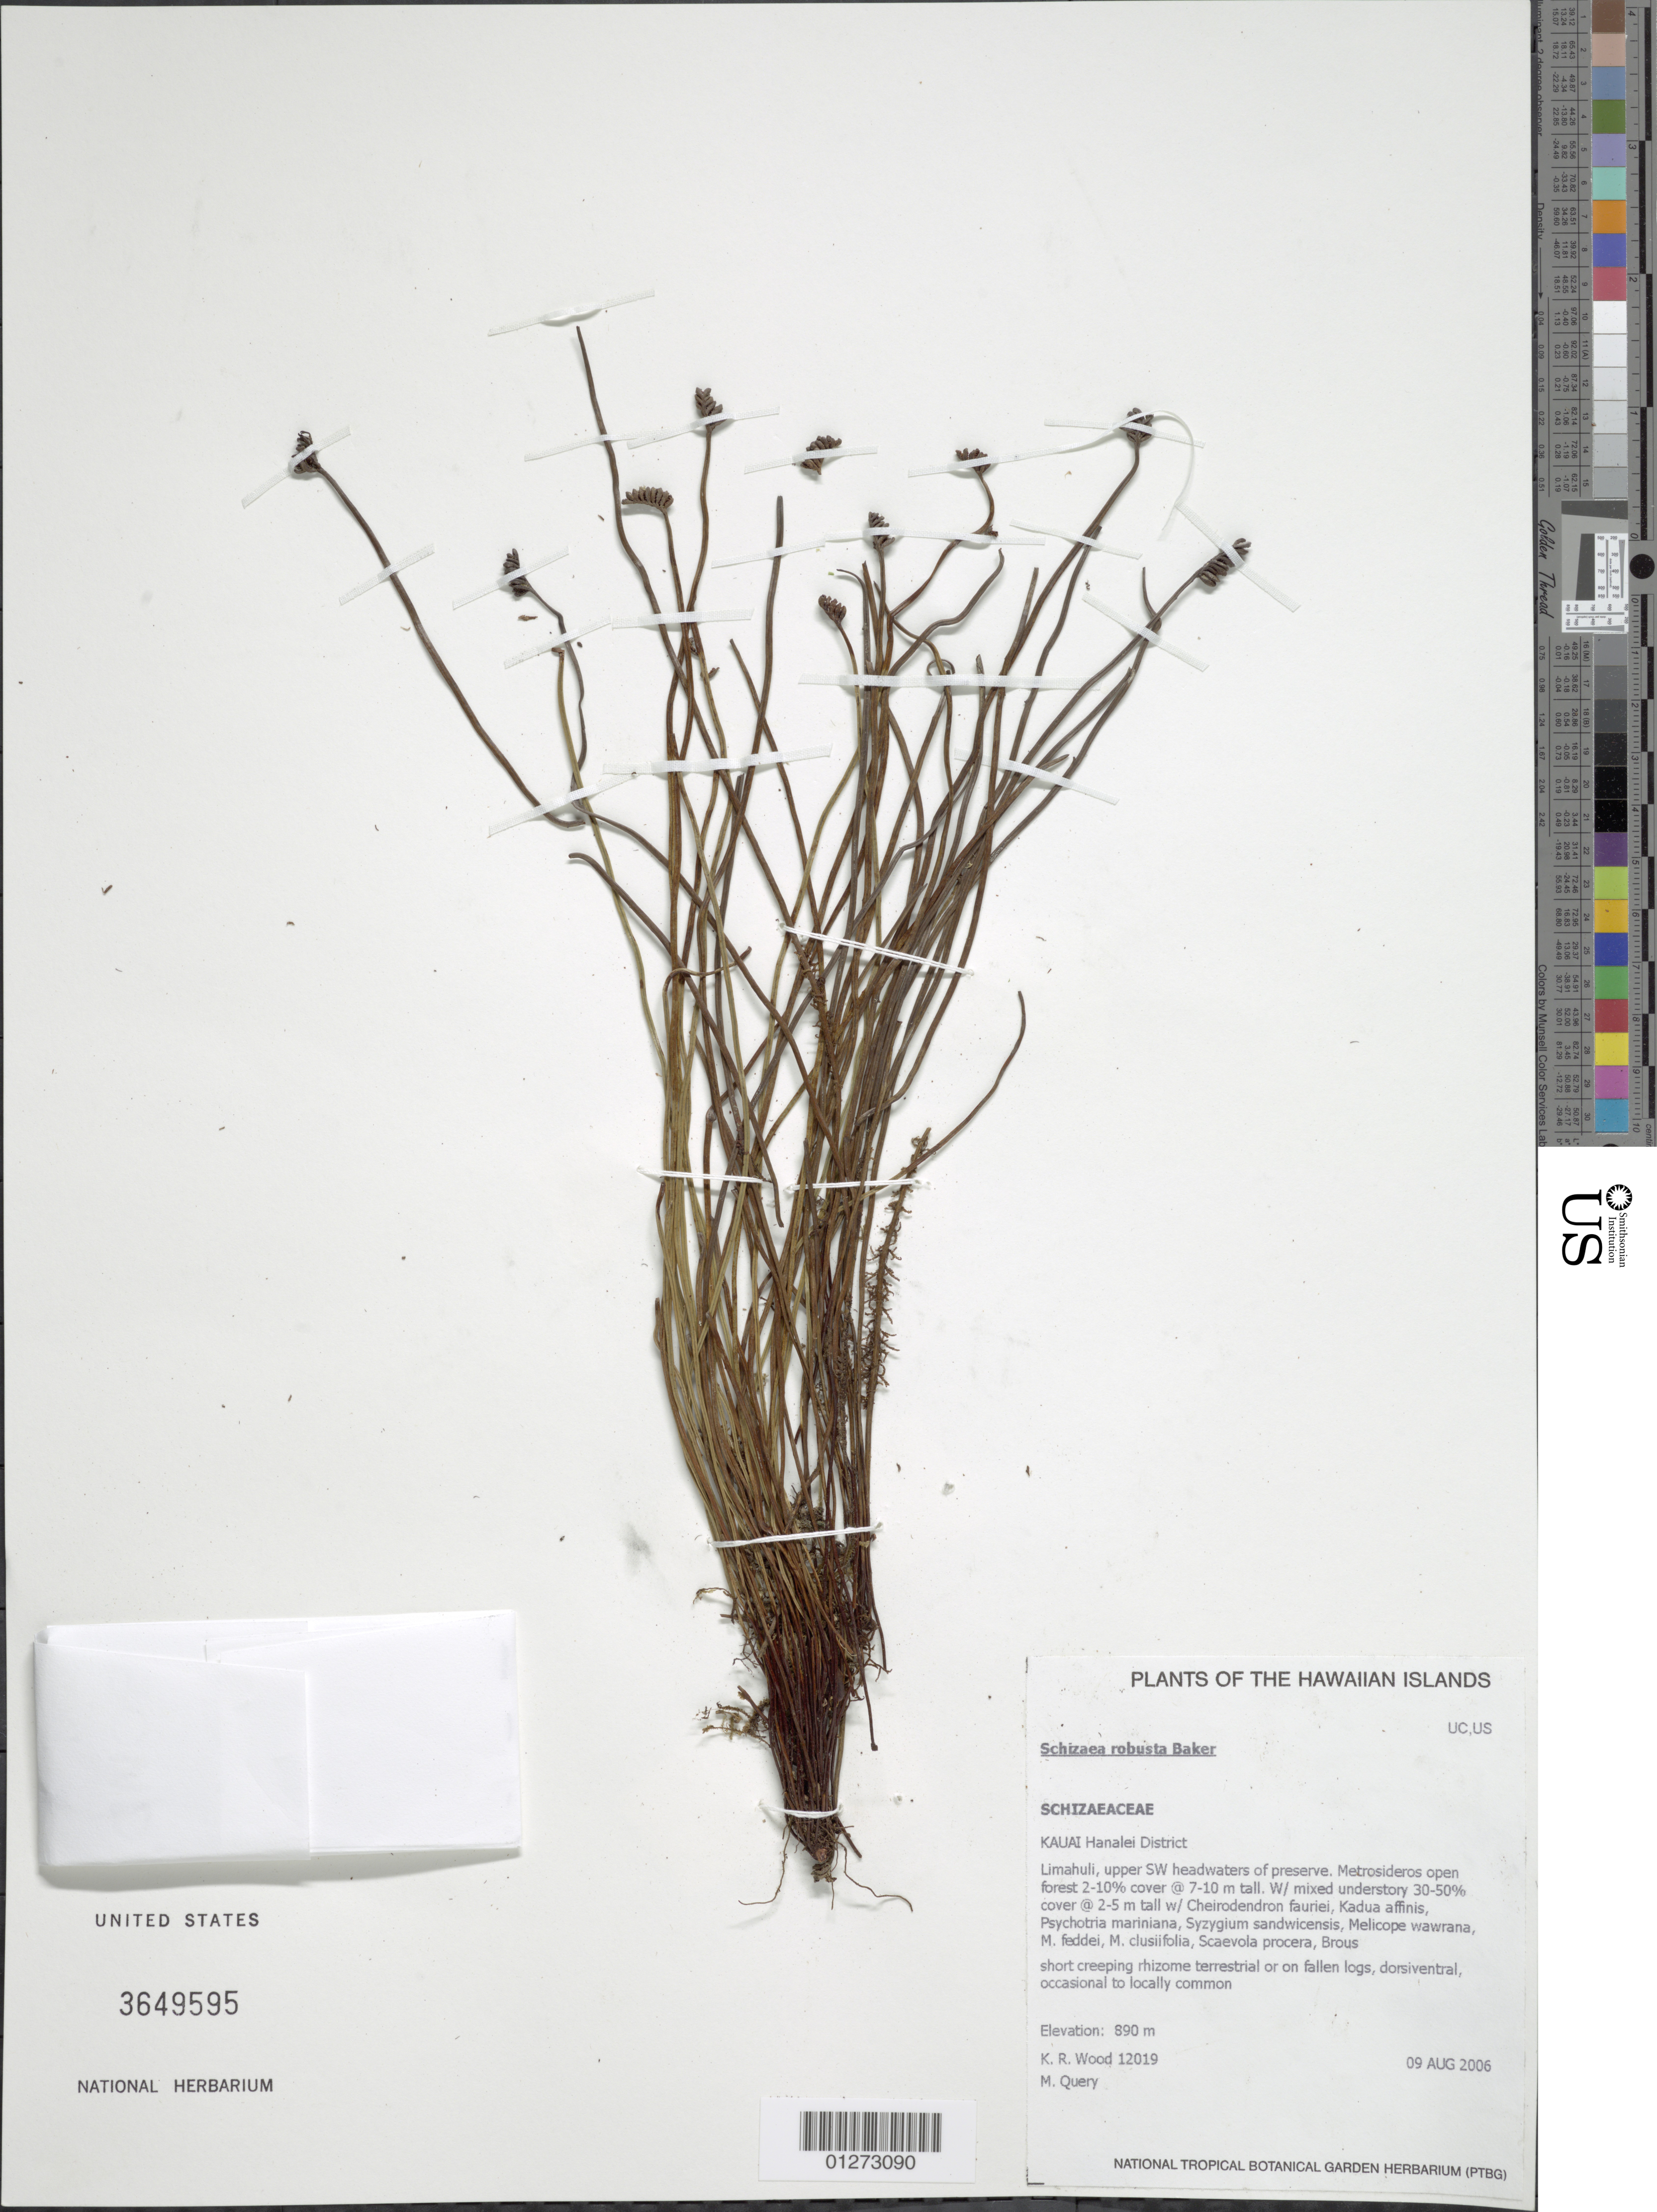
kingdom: Plantae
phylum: Tracheophyta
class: Polypodiopsida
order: Schizaeales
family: Schizaeaceae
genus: Schizaea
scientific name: Schizaea robusta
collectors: K. R. Wood & M. Query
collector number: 12019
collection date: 2006-08-09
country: United States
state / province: Hawaii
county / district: Kauai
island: Kaua'i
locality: Hanalei District, Limahuli, upper SW headwater of preserve.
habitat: Open forest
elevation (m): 890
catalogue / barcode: US 3649595